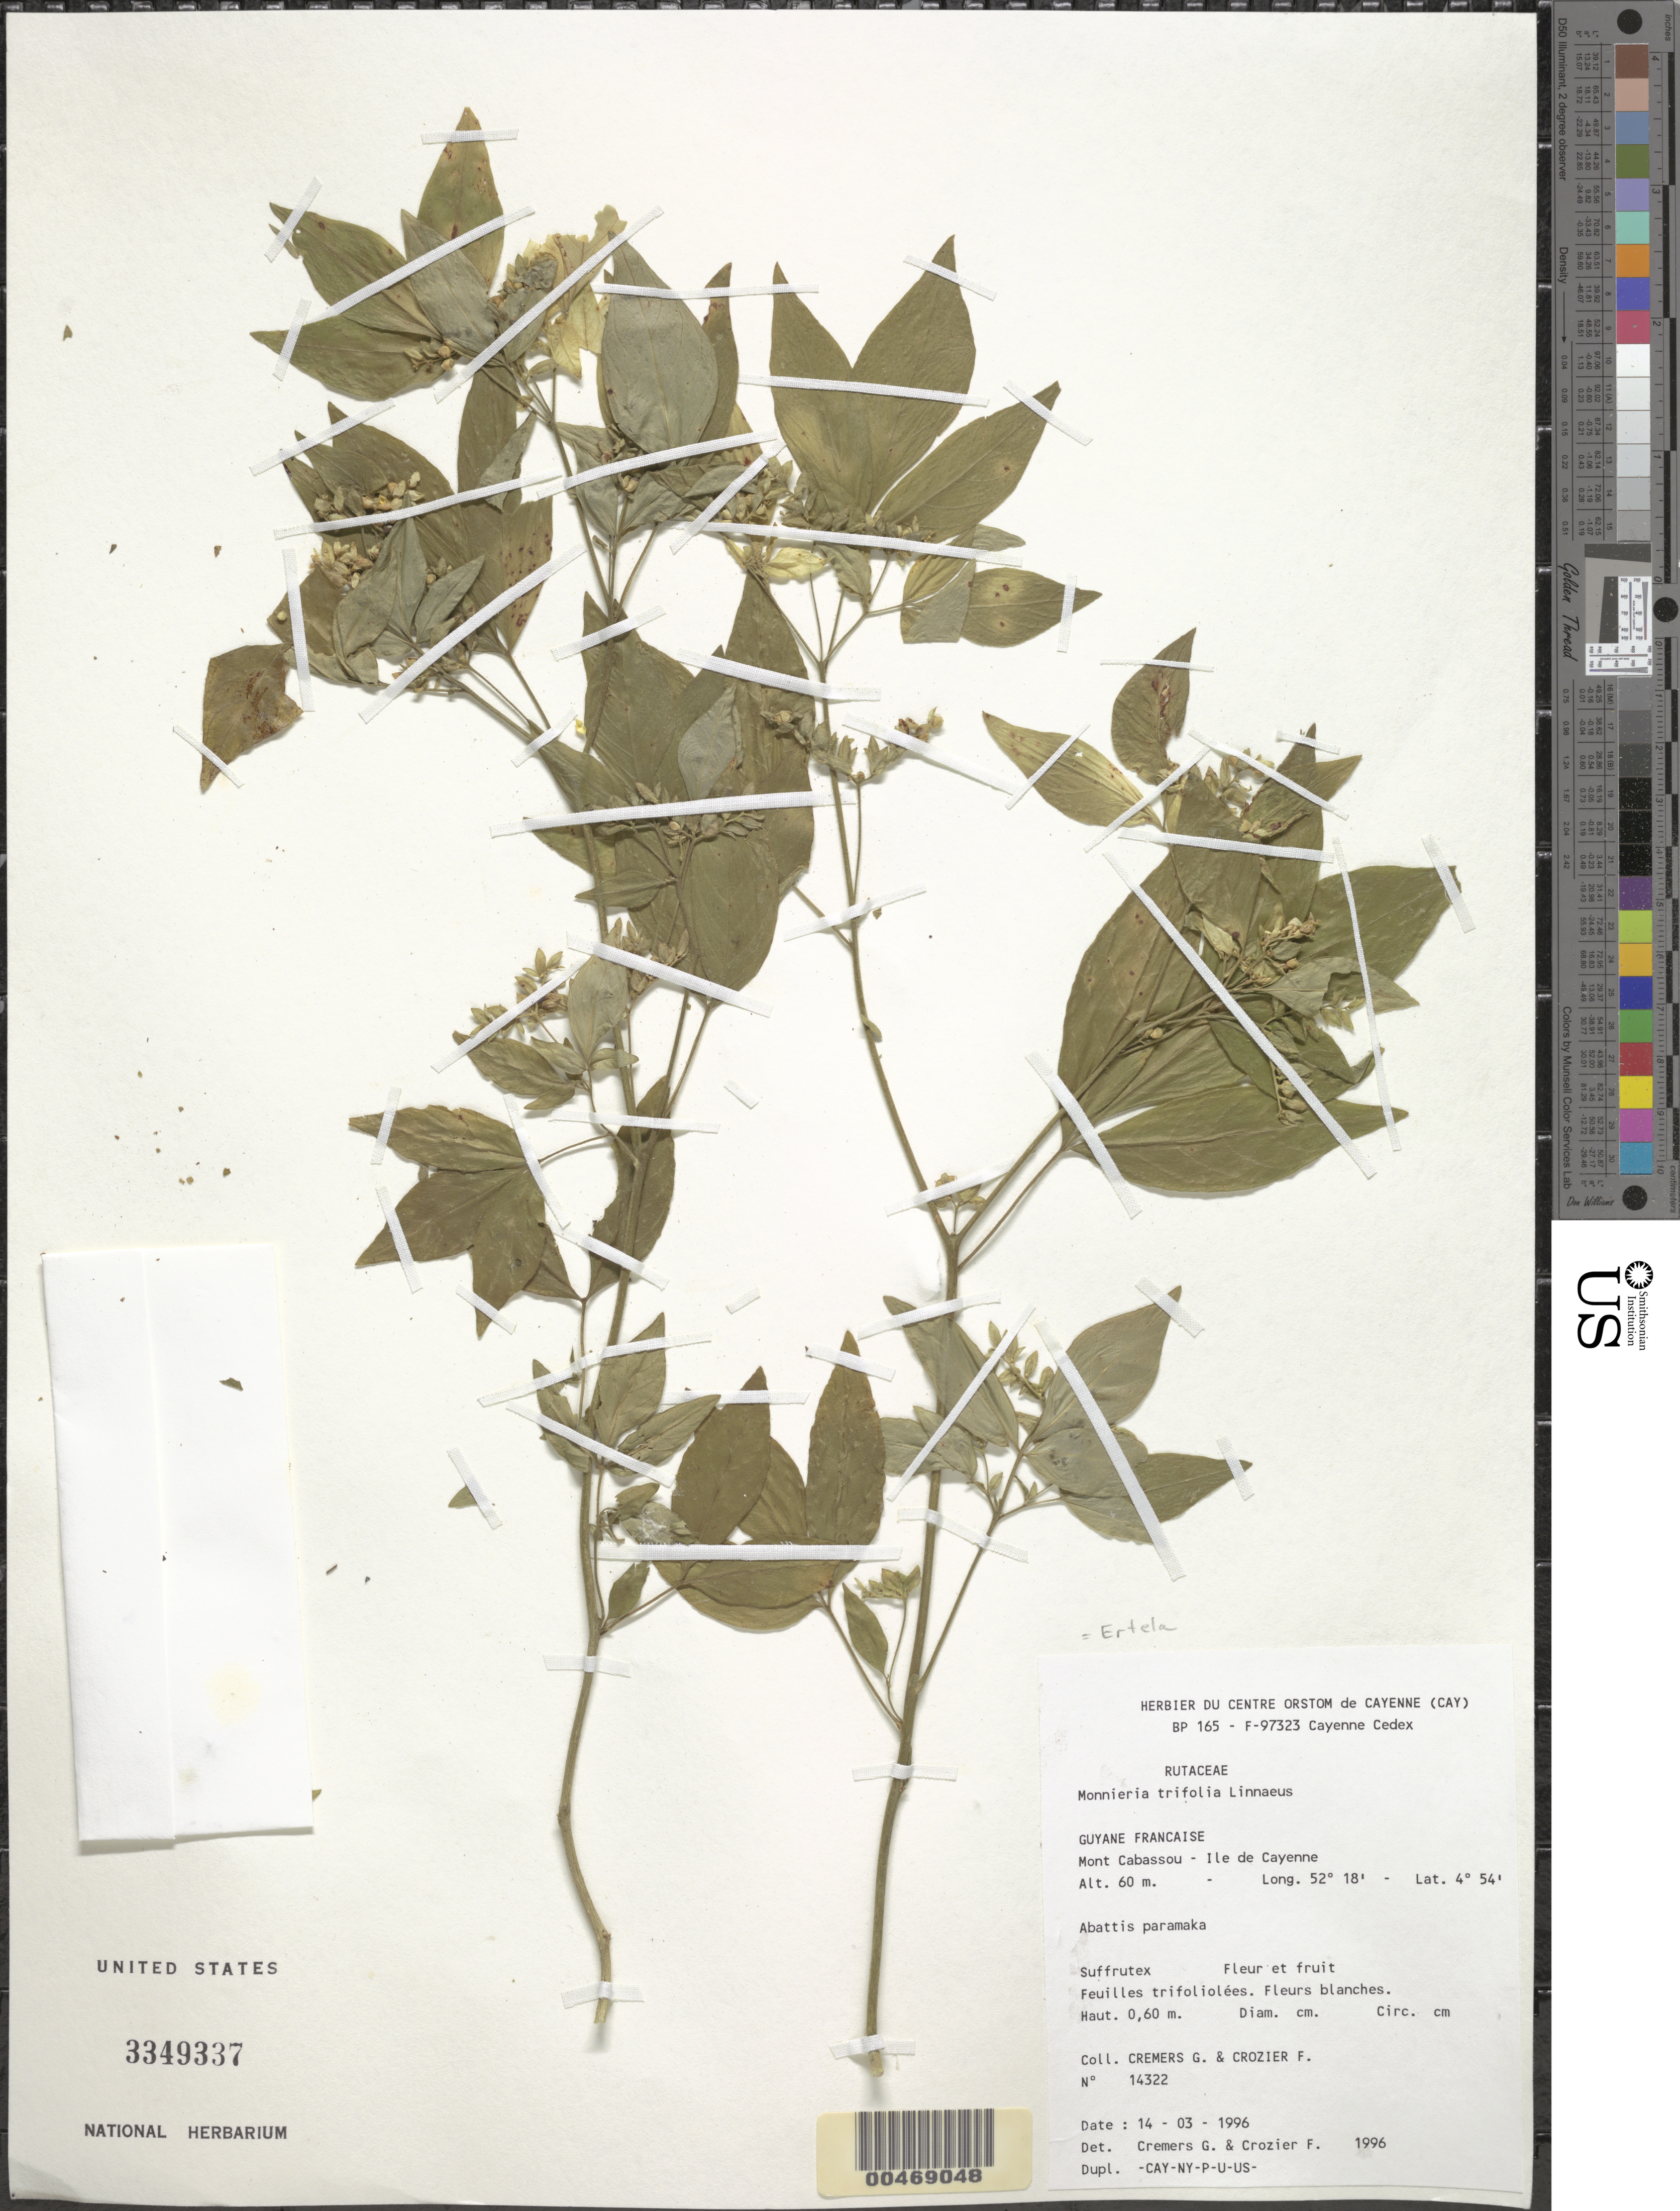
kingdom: Plantae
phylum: Tracheophyta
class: Magnoliopsida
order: Sapindales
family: Rutaceae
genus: Ertela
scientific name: Ertela trifolia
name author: (L.) Kuntze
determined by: Strong, Mark T., (BOT), Smithsonian Institution - National Museum of Natural History (UNITED STATES)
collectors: G. Cremers & F. Crozier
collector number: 14322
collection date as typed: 14-Mar-96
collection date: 1996-03-14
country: French Guiana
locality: Mont Cabassou, Ile de Cayenne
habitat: Abattis paramaka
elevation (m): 60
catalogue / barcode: US 3349337